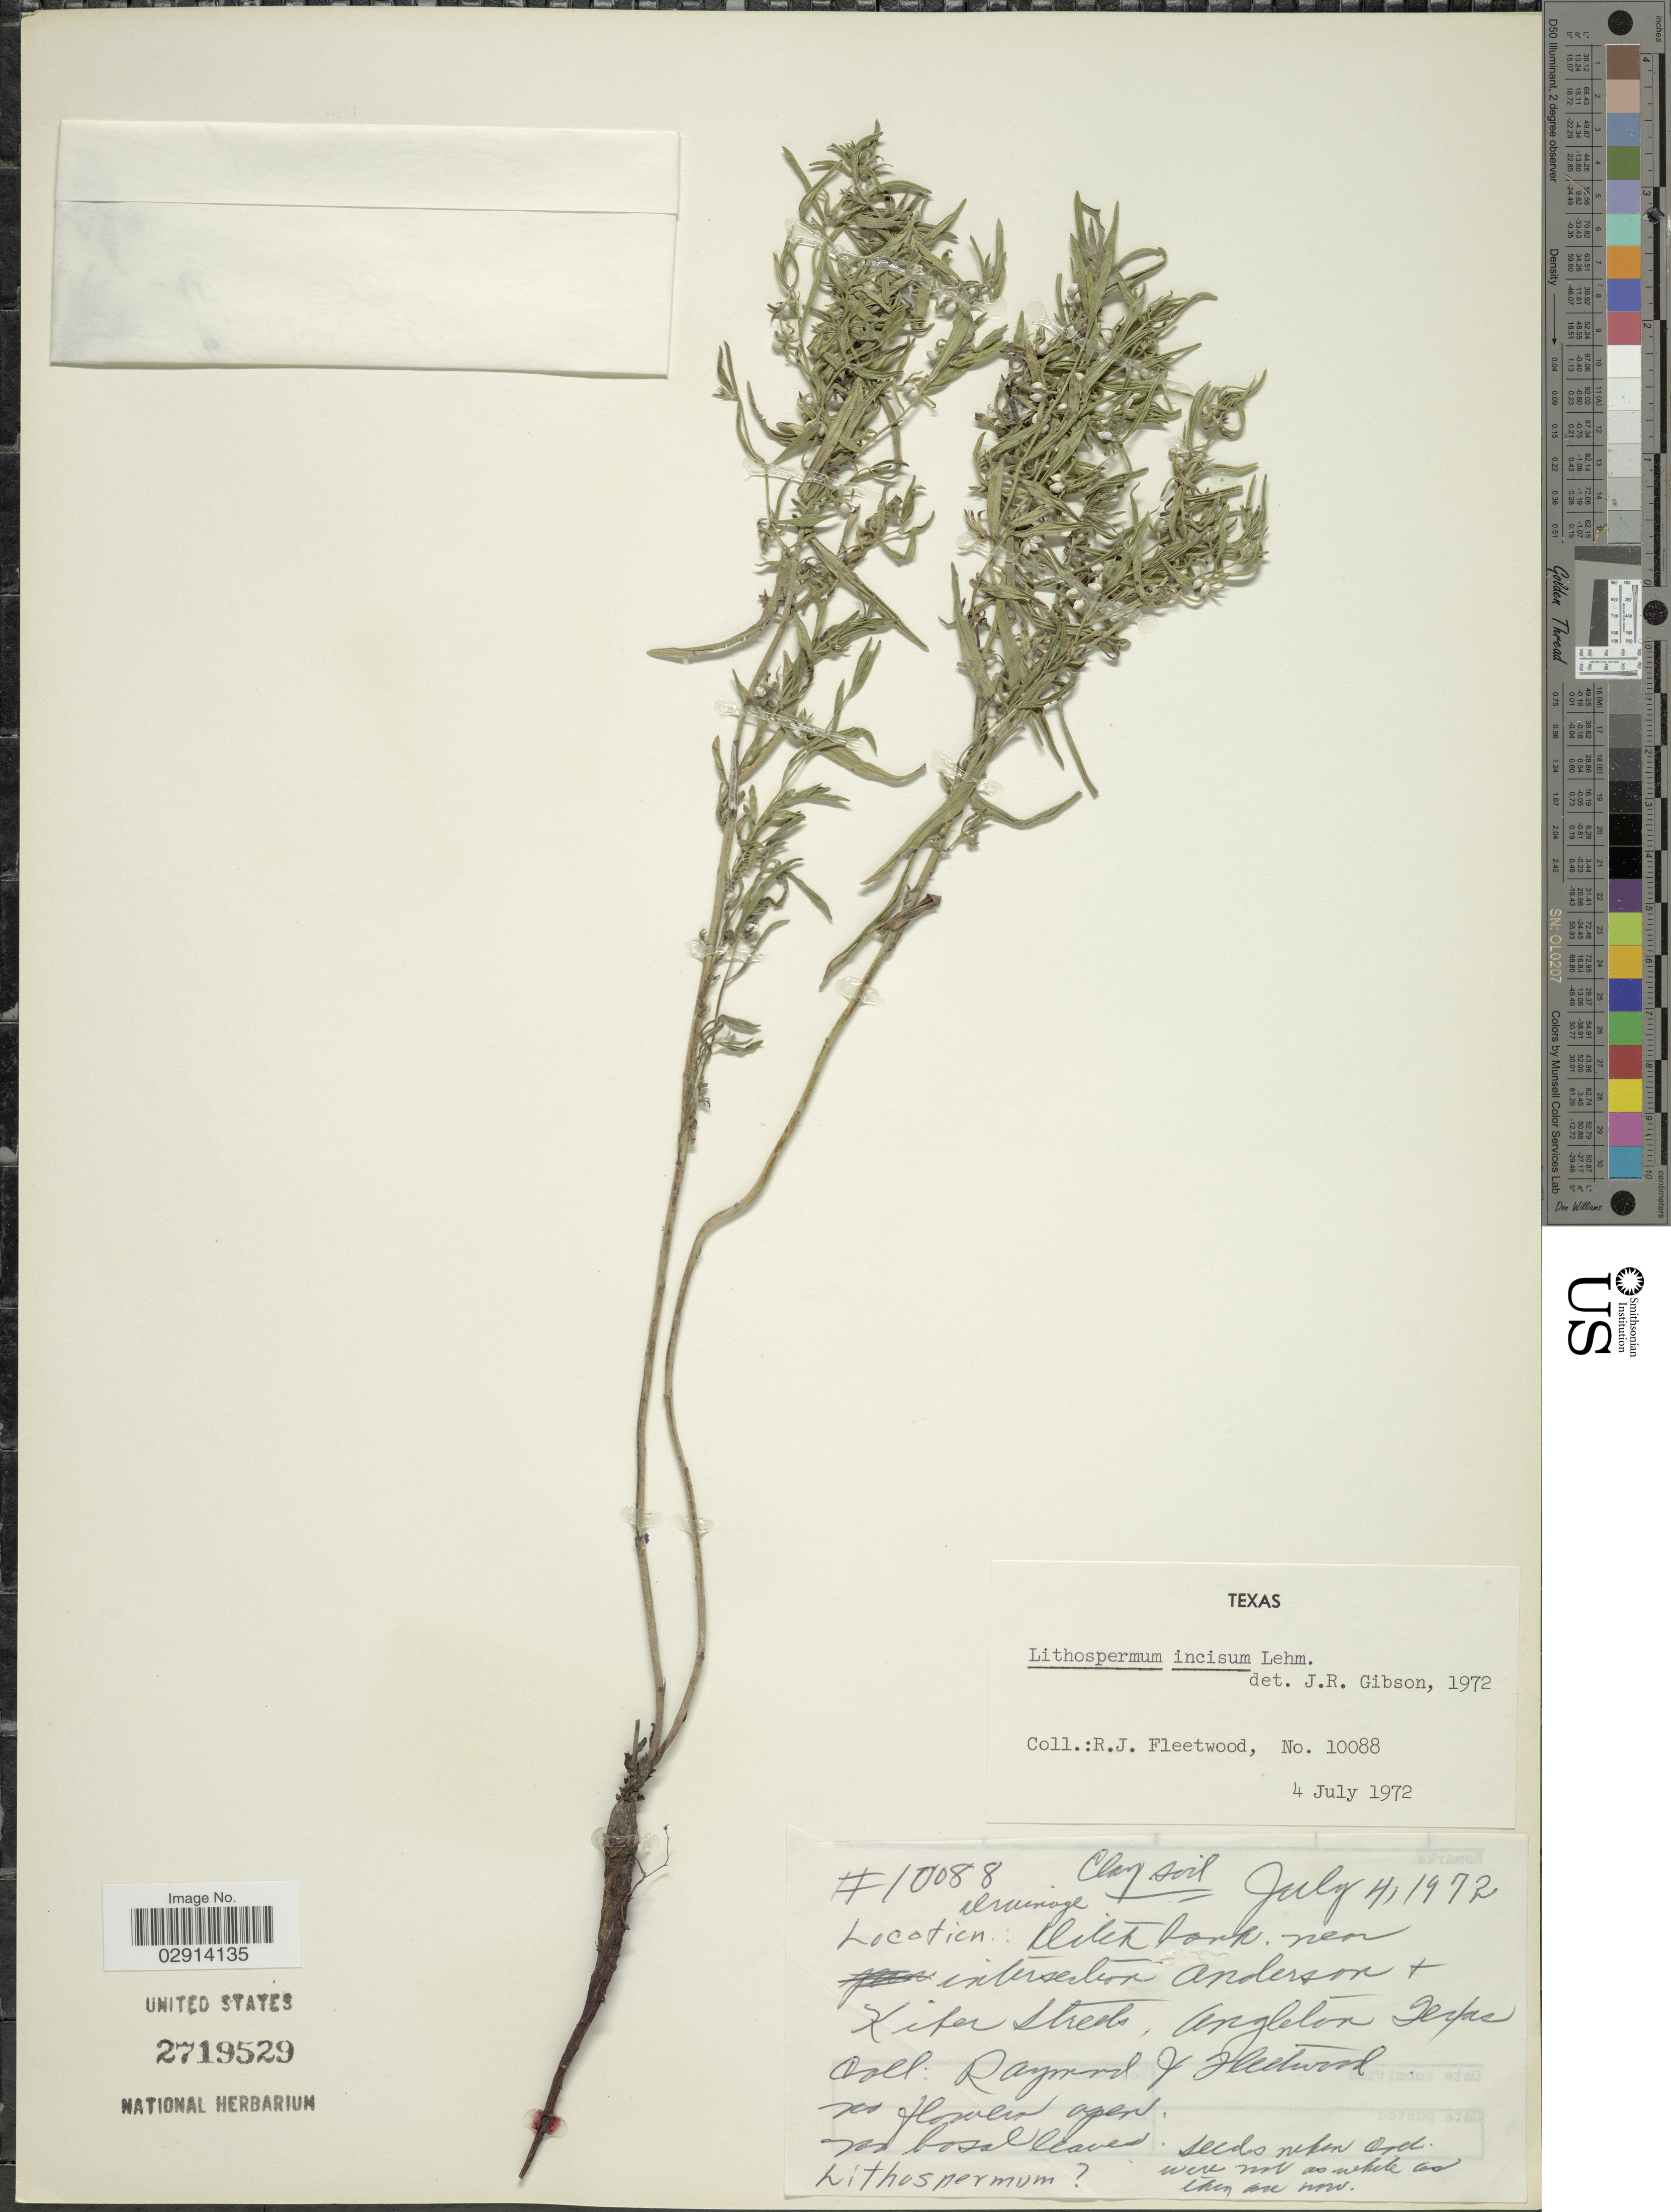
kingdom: Plantae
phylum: Tracheophyta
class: Magnoliopsida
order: Boraginales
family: Boraginaceae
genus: Lithospermum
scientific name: Lithospermum incisum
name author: Lehm.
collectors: R. J. Fleetwood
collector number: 10088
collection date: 1972-07-04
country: United States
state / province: Texas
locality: Kliteh bark, near intersection Anderson + Kiter Streds, Angleton.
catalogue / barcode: US 2719529